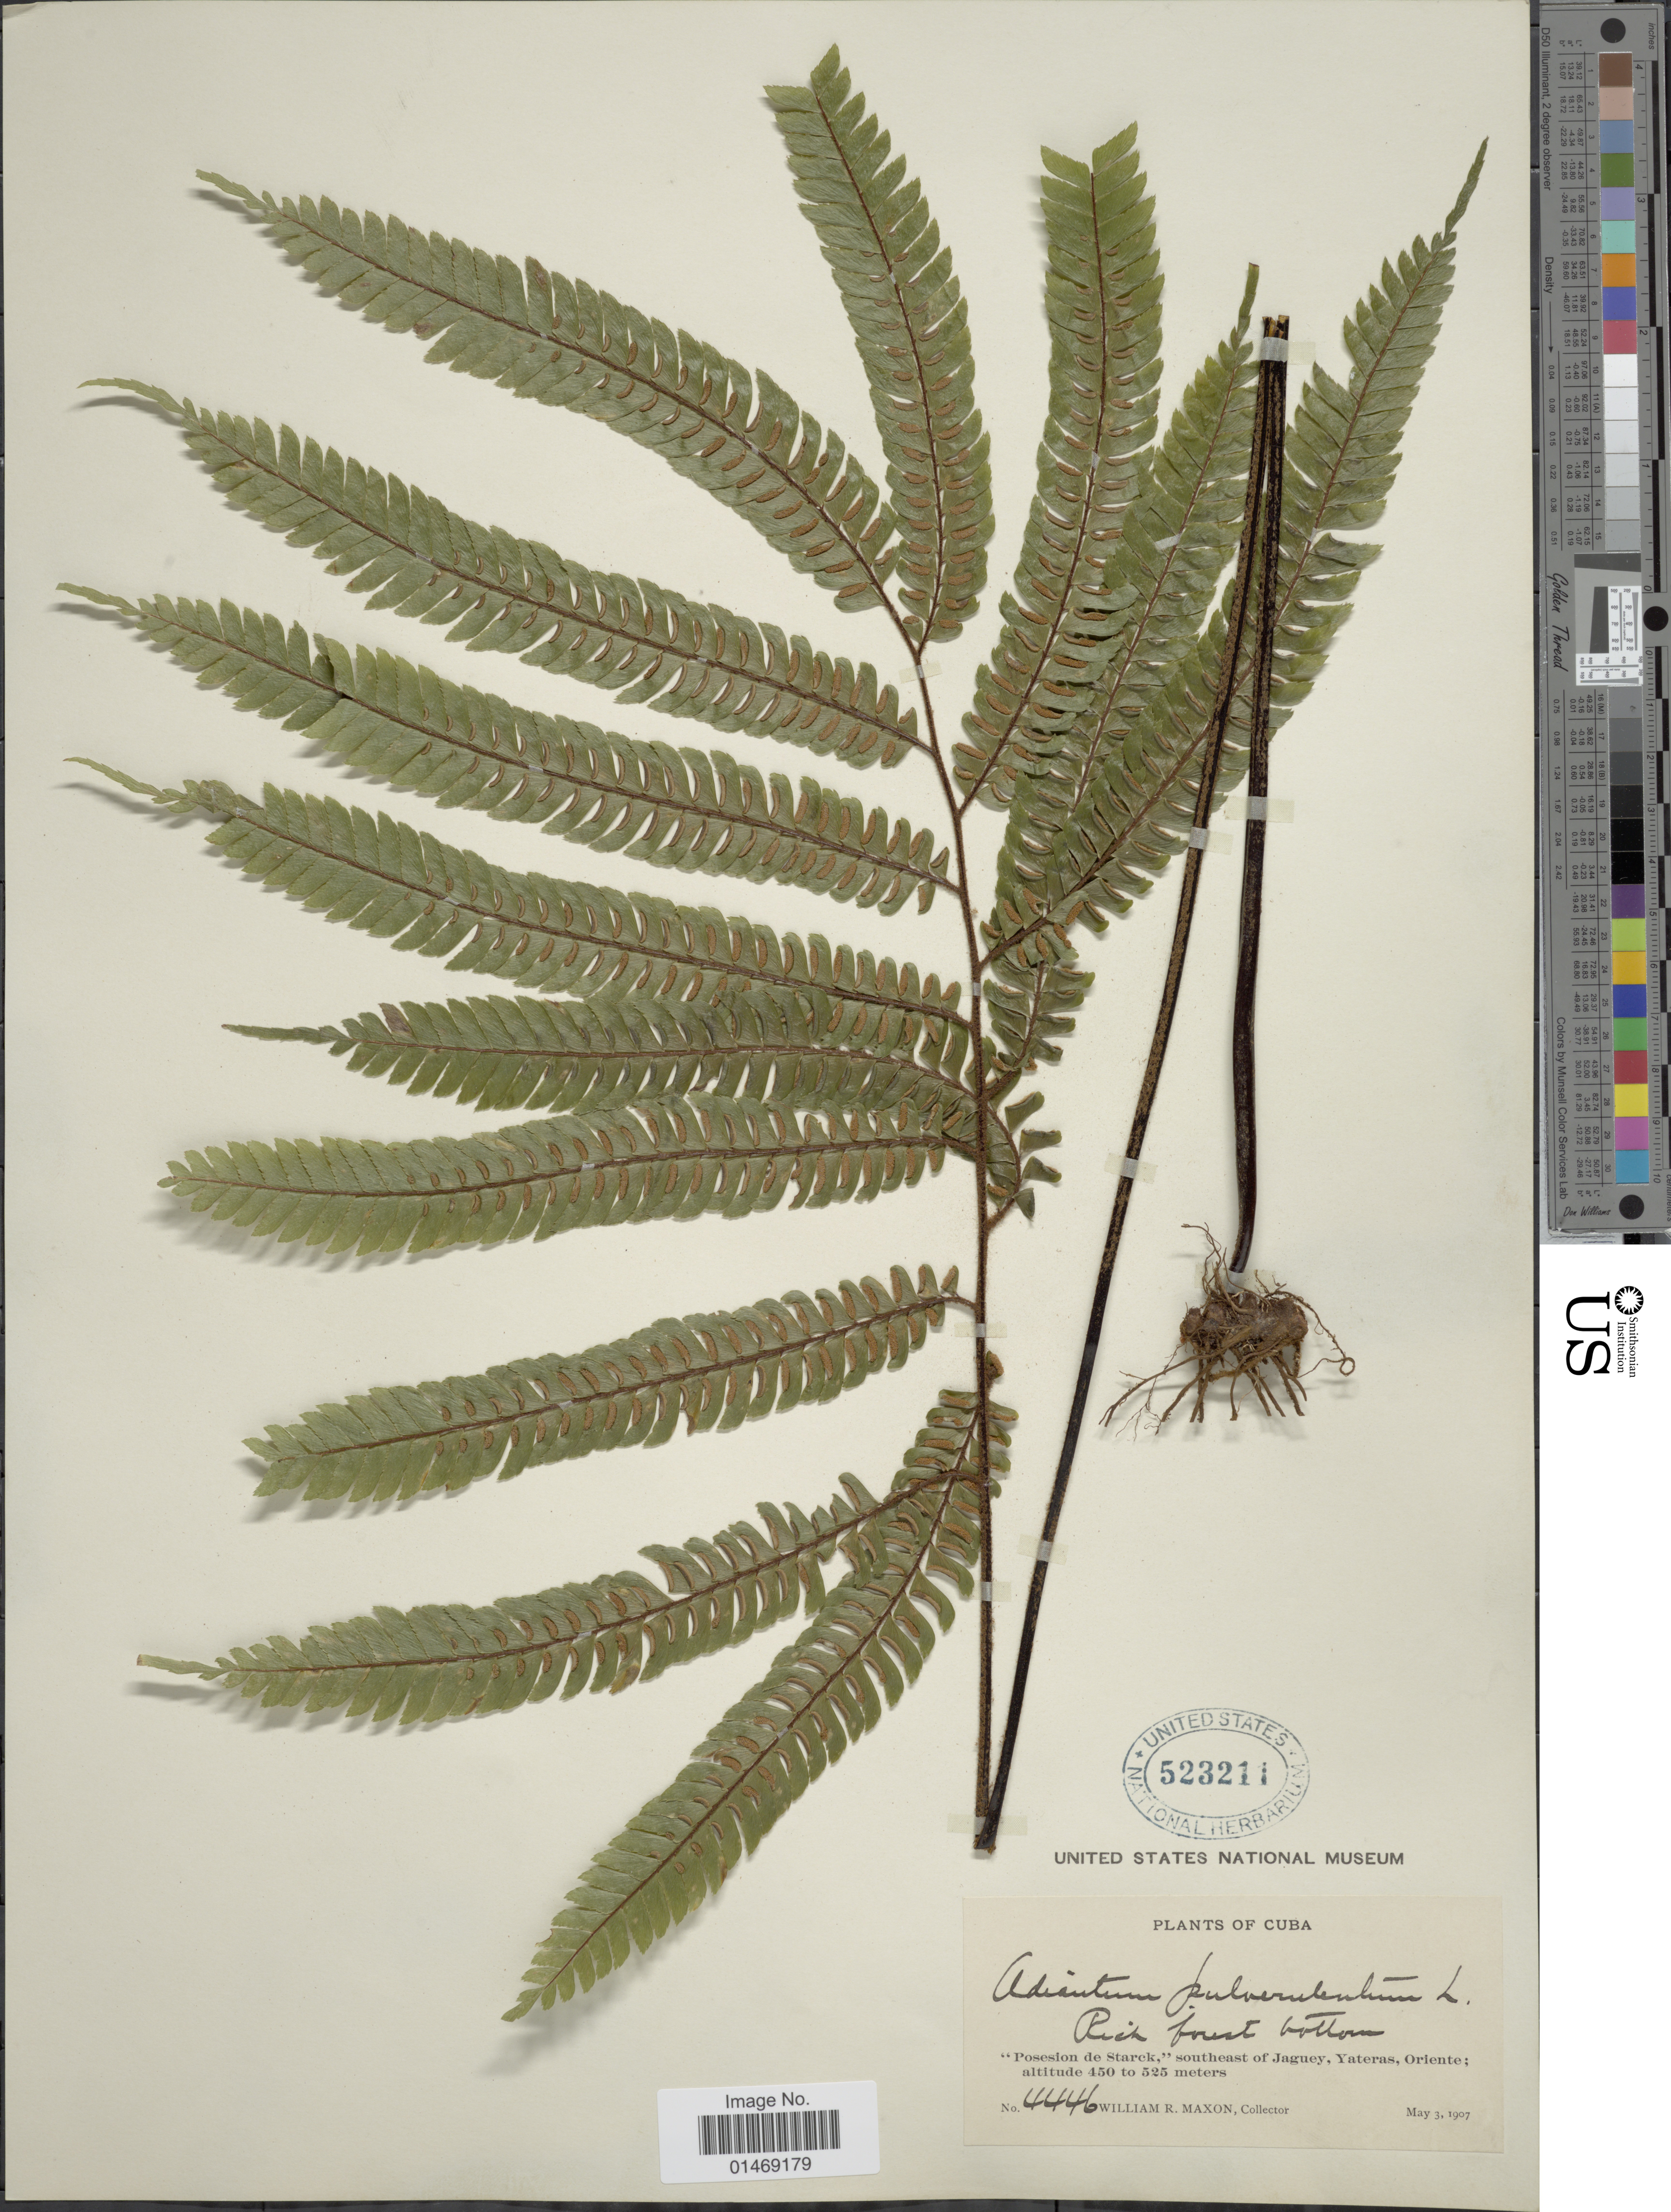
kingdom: Plantae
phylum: Tracheophyta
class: Polypodiopsida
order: Polypodiales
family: Pteridaceae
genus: Adiantum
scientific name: Adiantum pulverulentum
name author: L.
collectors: W. R. Maxon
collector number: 4446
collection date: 1907-05-03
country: Cuba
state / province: Oriente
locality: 'Posesion de Starck,' southeast of Jaguey, Yateras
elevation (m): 450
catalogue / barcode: US 523211